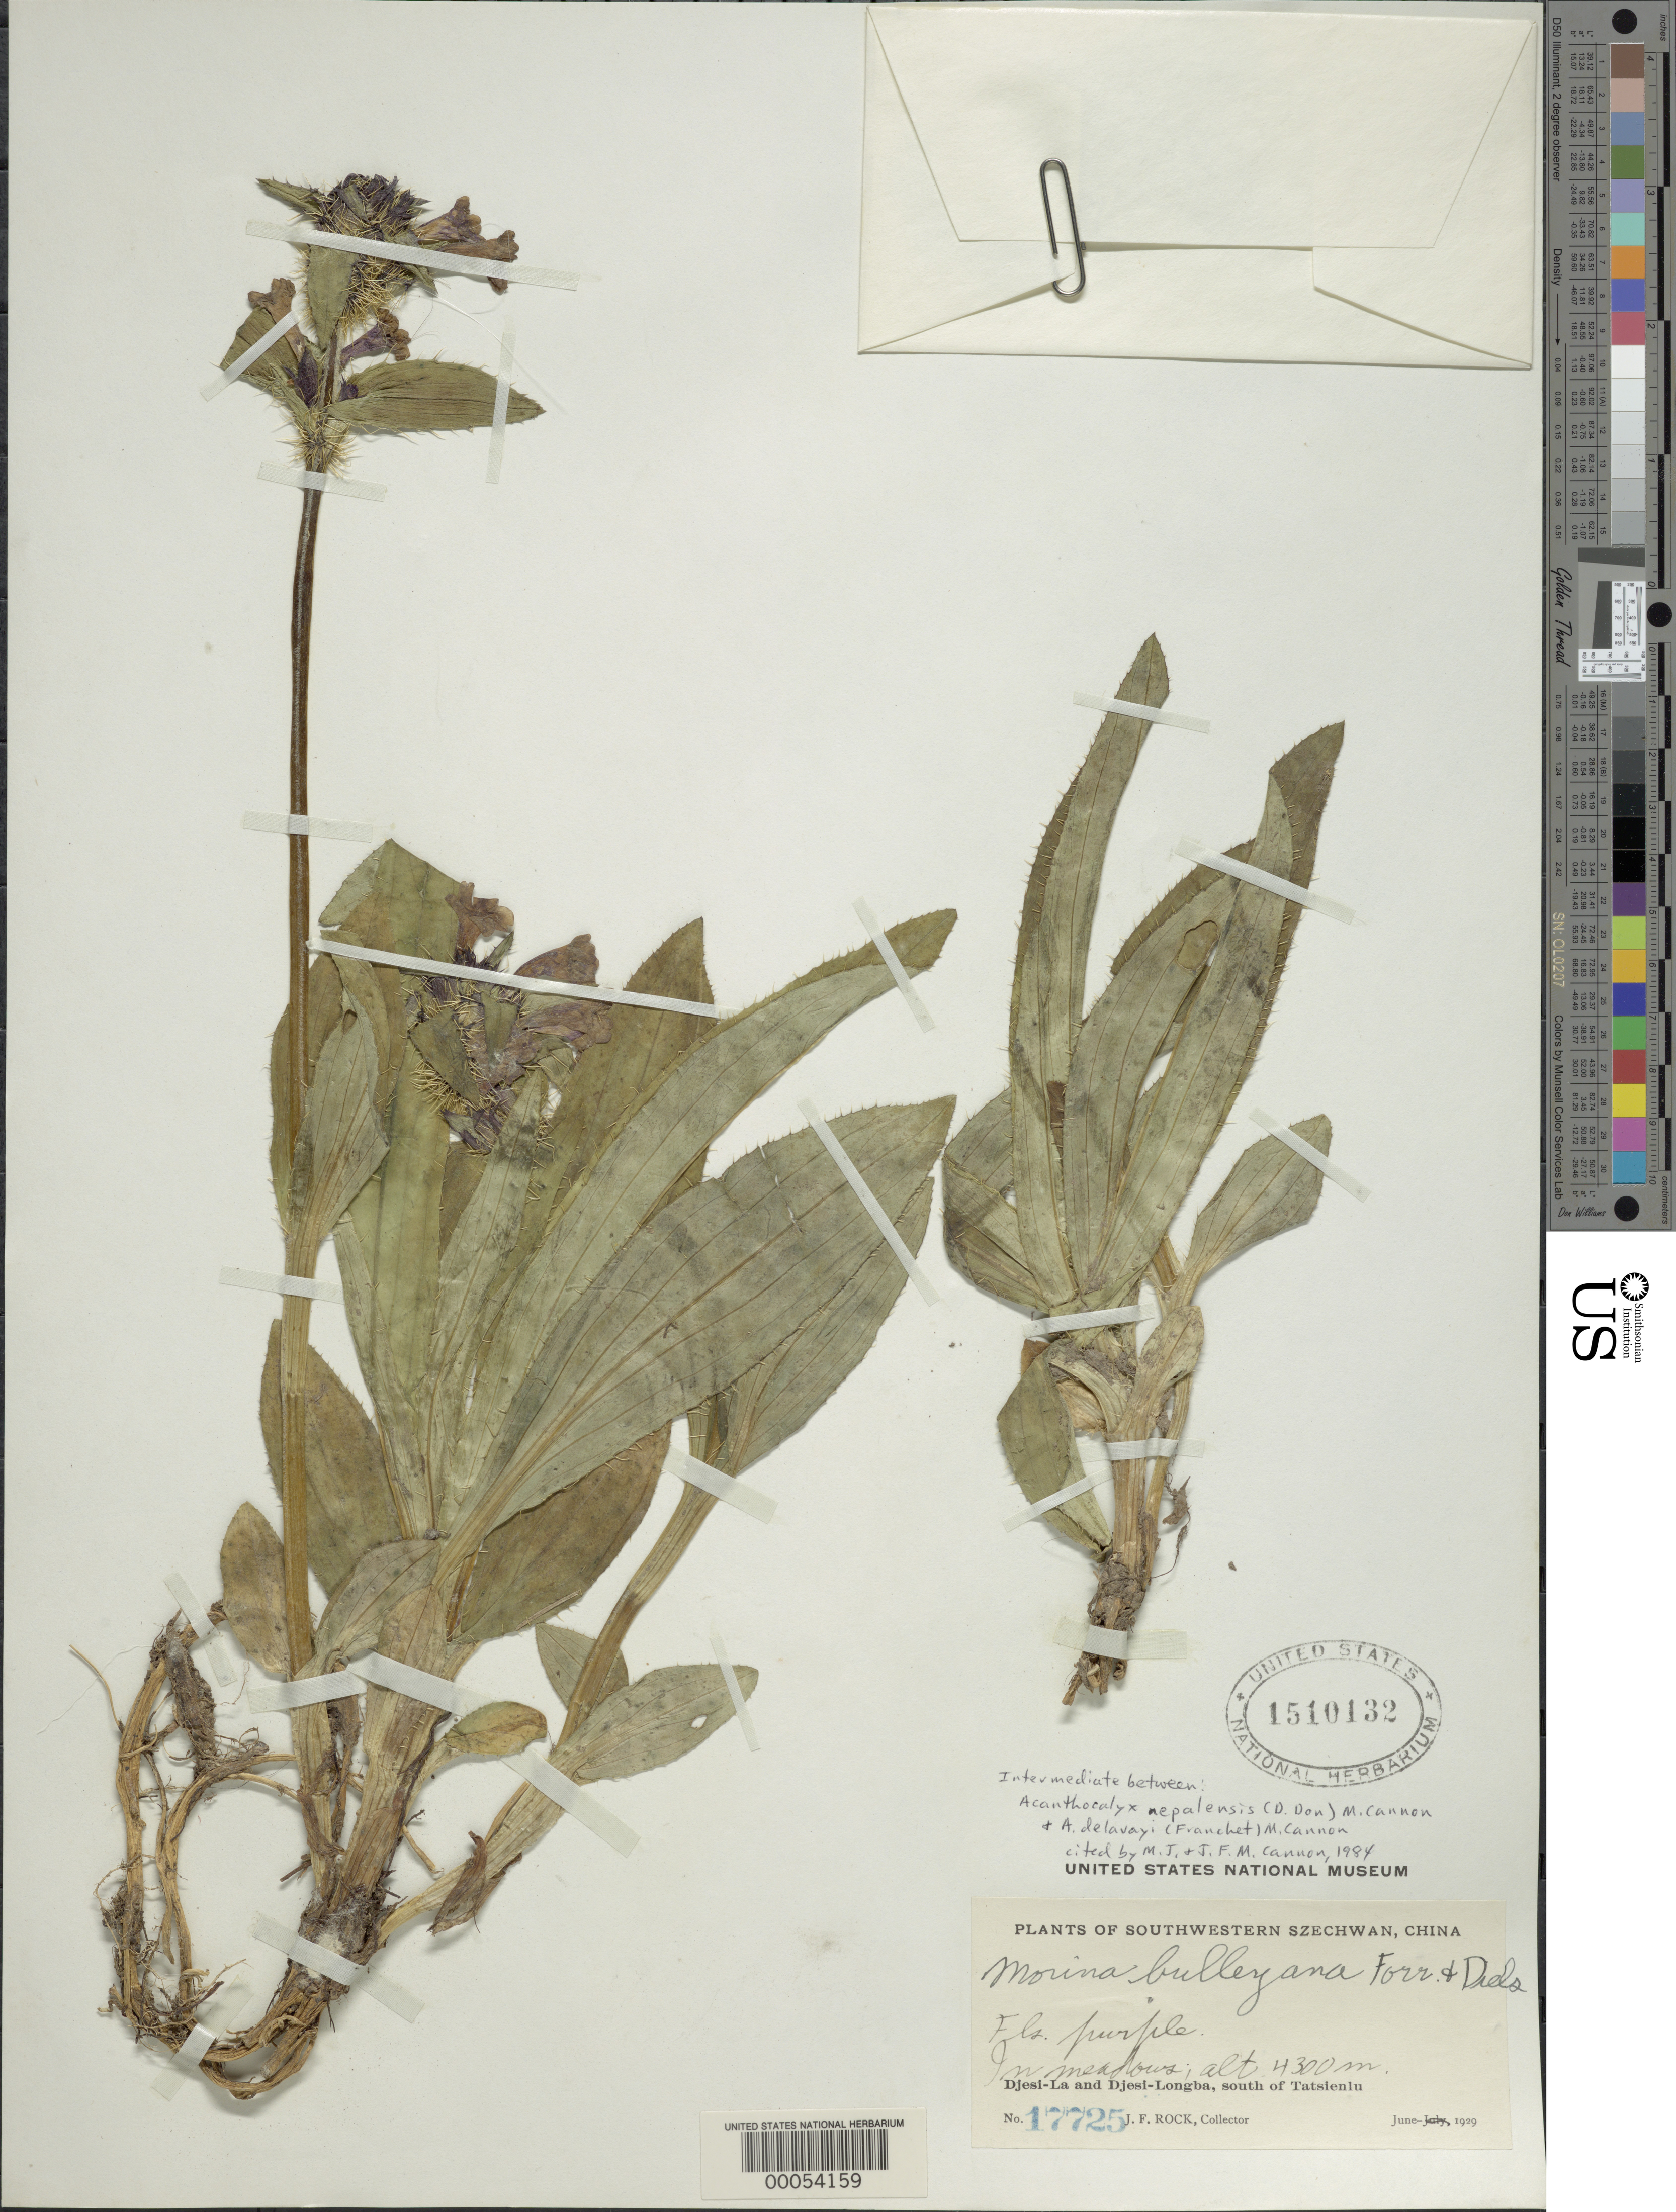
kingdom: Plantae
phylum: Tracheophyta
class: Magnoliopsida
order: Dipsacales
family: Caprifoliaceae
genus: Acanthocalyx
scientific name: Acanthocalyx delavayi x A. nepalensis (D. Don) M.J. Cannon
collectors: J. F. Rock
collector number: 17725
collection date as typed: Jun 1929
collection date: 1929-06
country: China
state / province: Sichuan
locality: Djesi-La and Djesi-Longba, S of Tatsienlu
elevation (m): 4300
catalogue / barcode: US 1510132